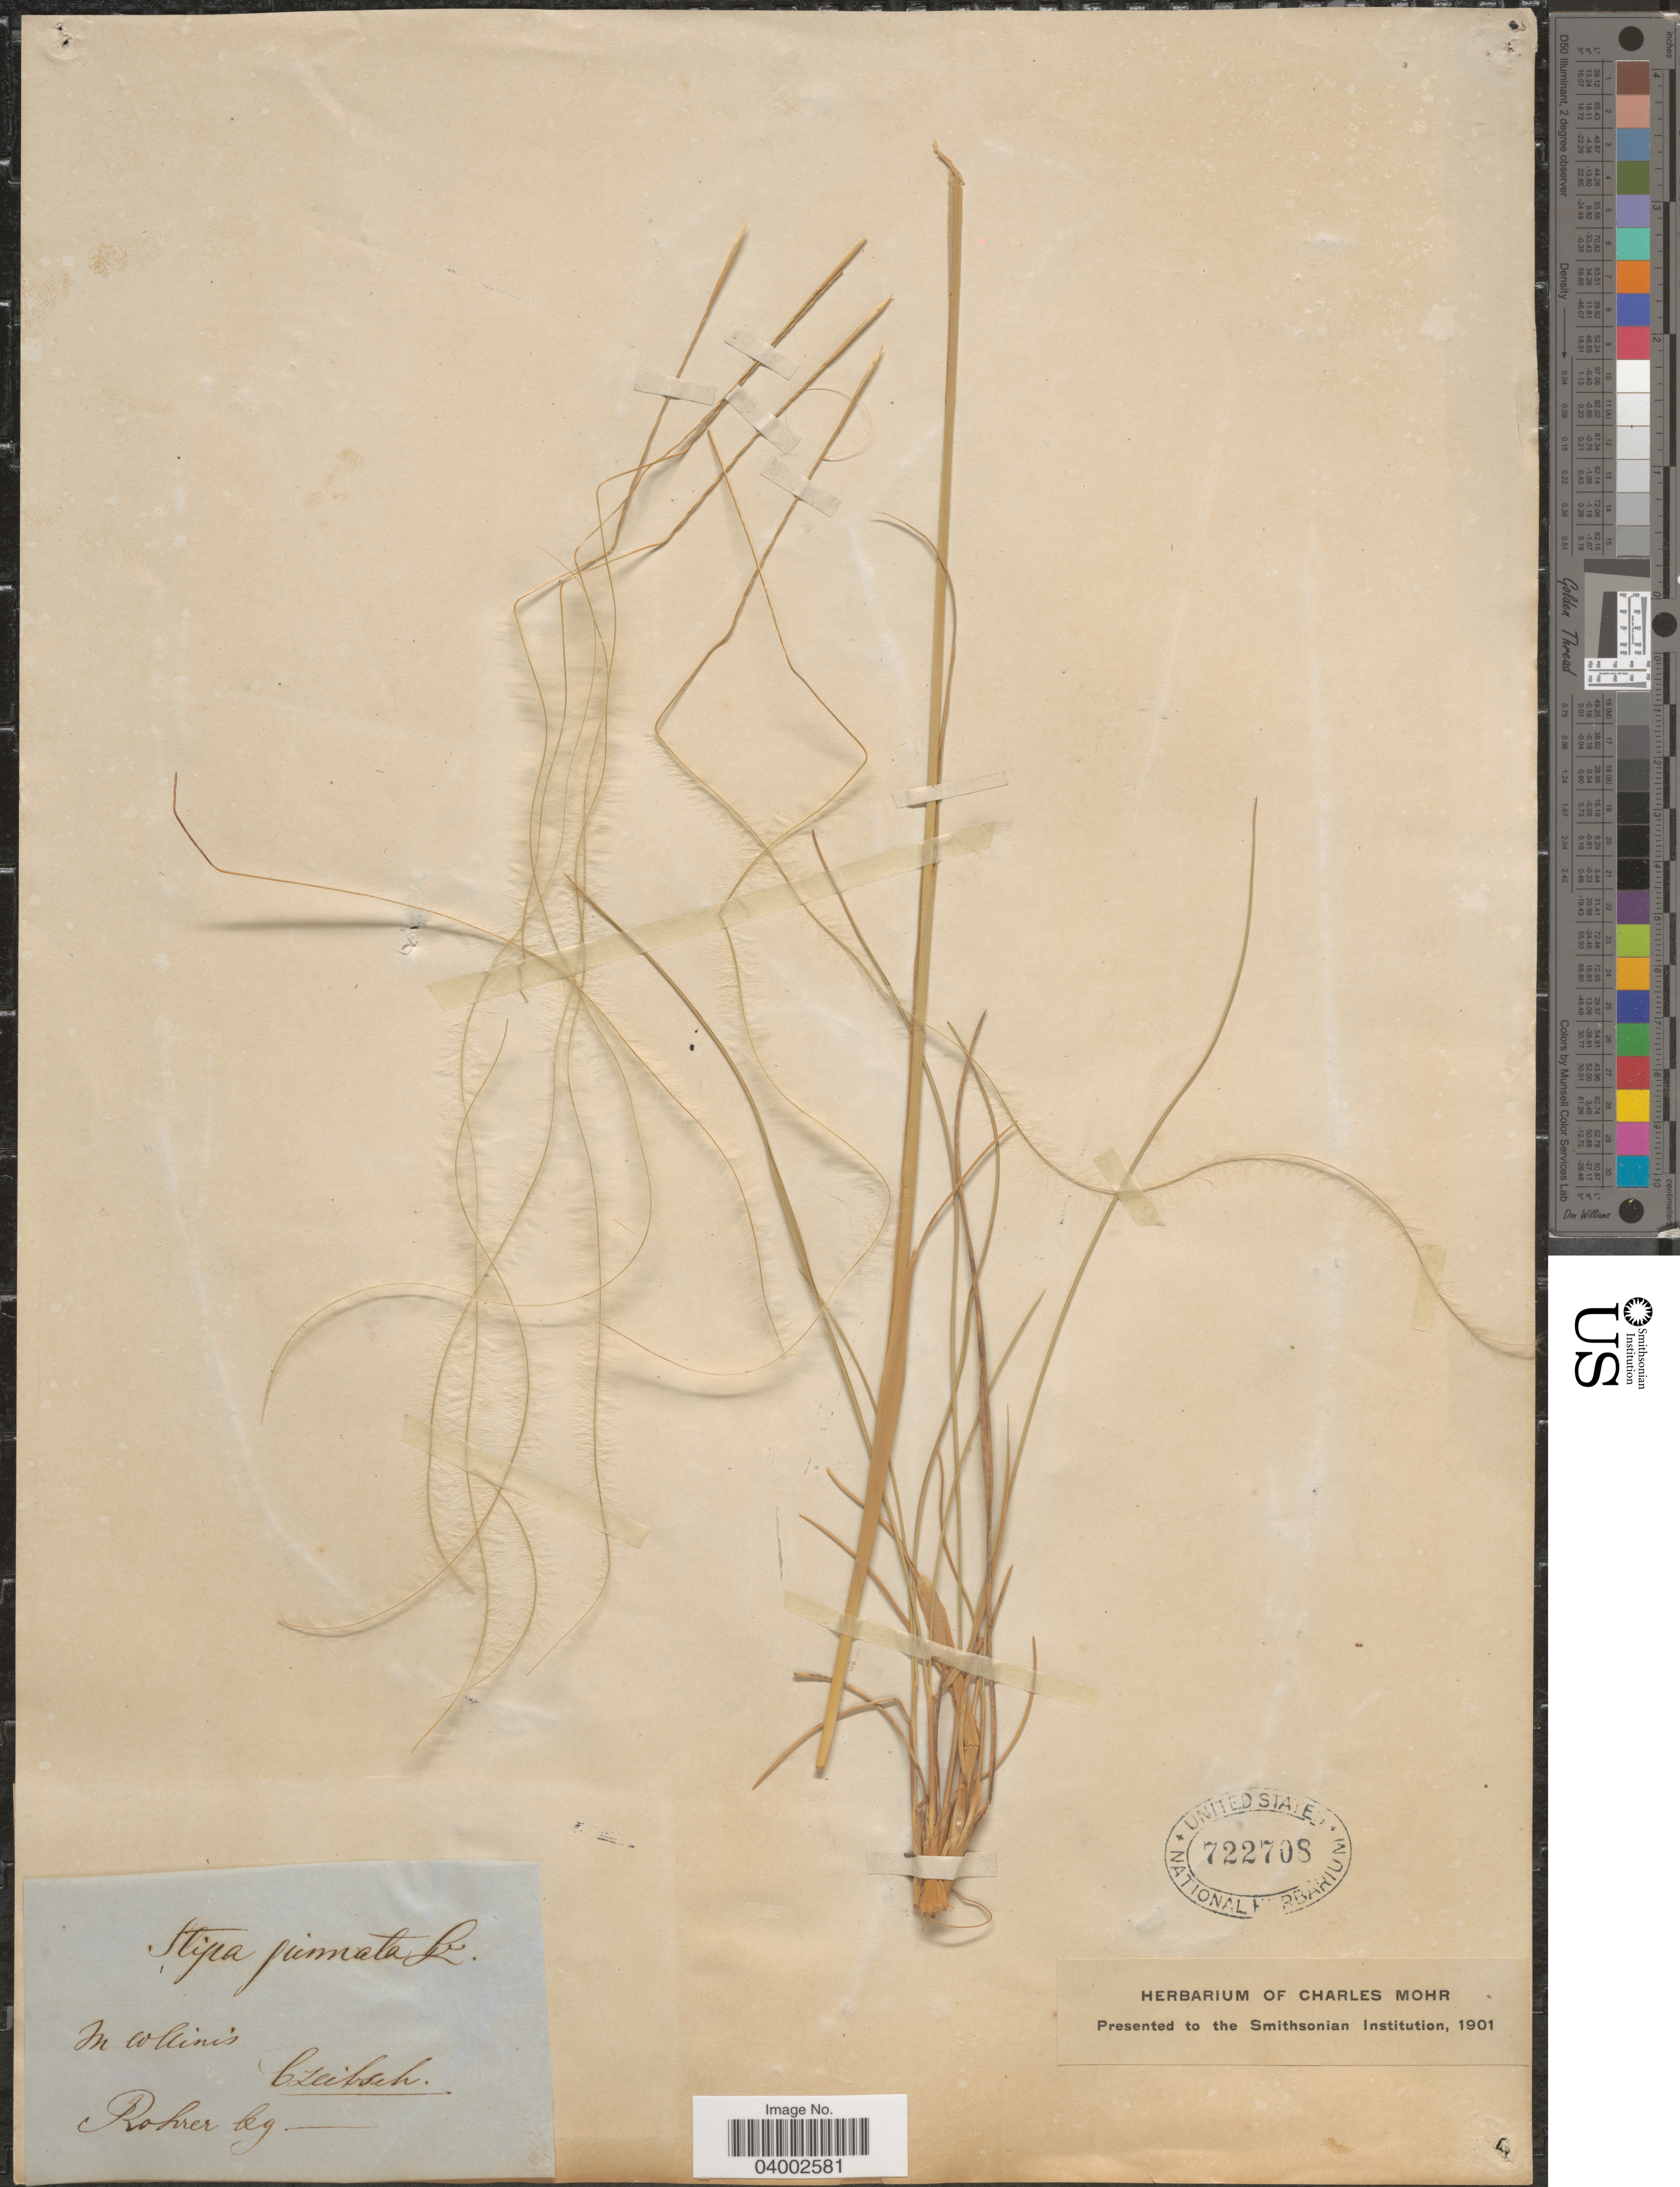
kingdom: Plantae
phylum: Tracheophyta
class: Liliopsida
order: Poales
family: Poaceae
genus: Stipa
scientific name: Stipa pennata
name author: L.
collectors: Rohrer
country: Czechia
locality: In collinis. Czeitsch.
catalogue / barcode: US 722708